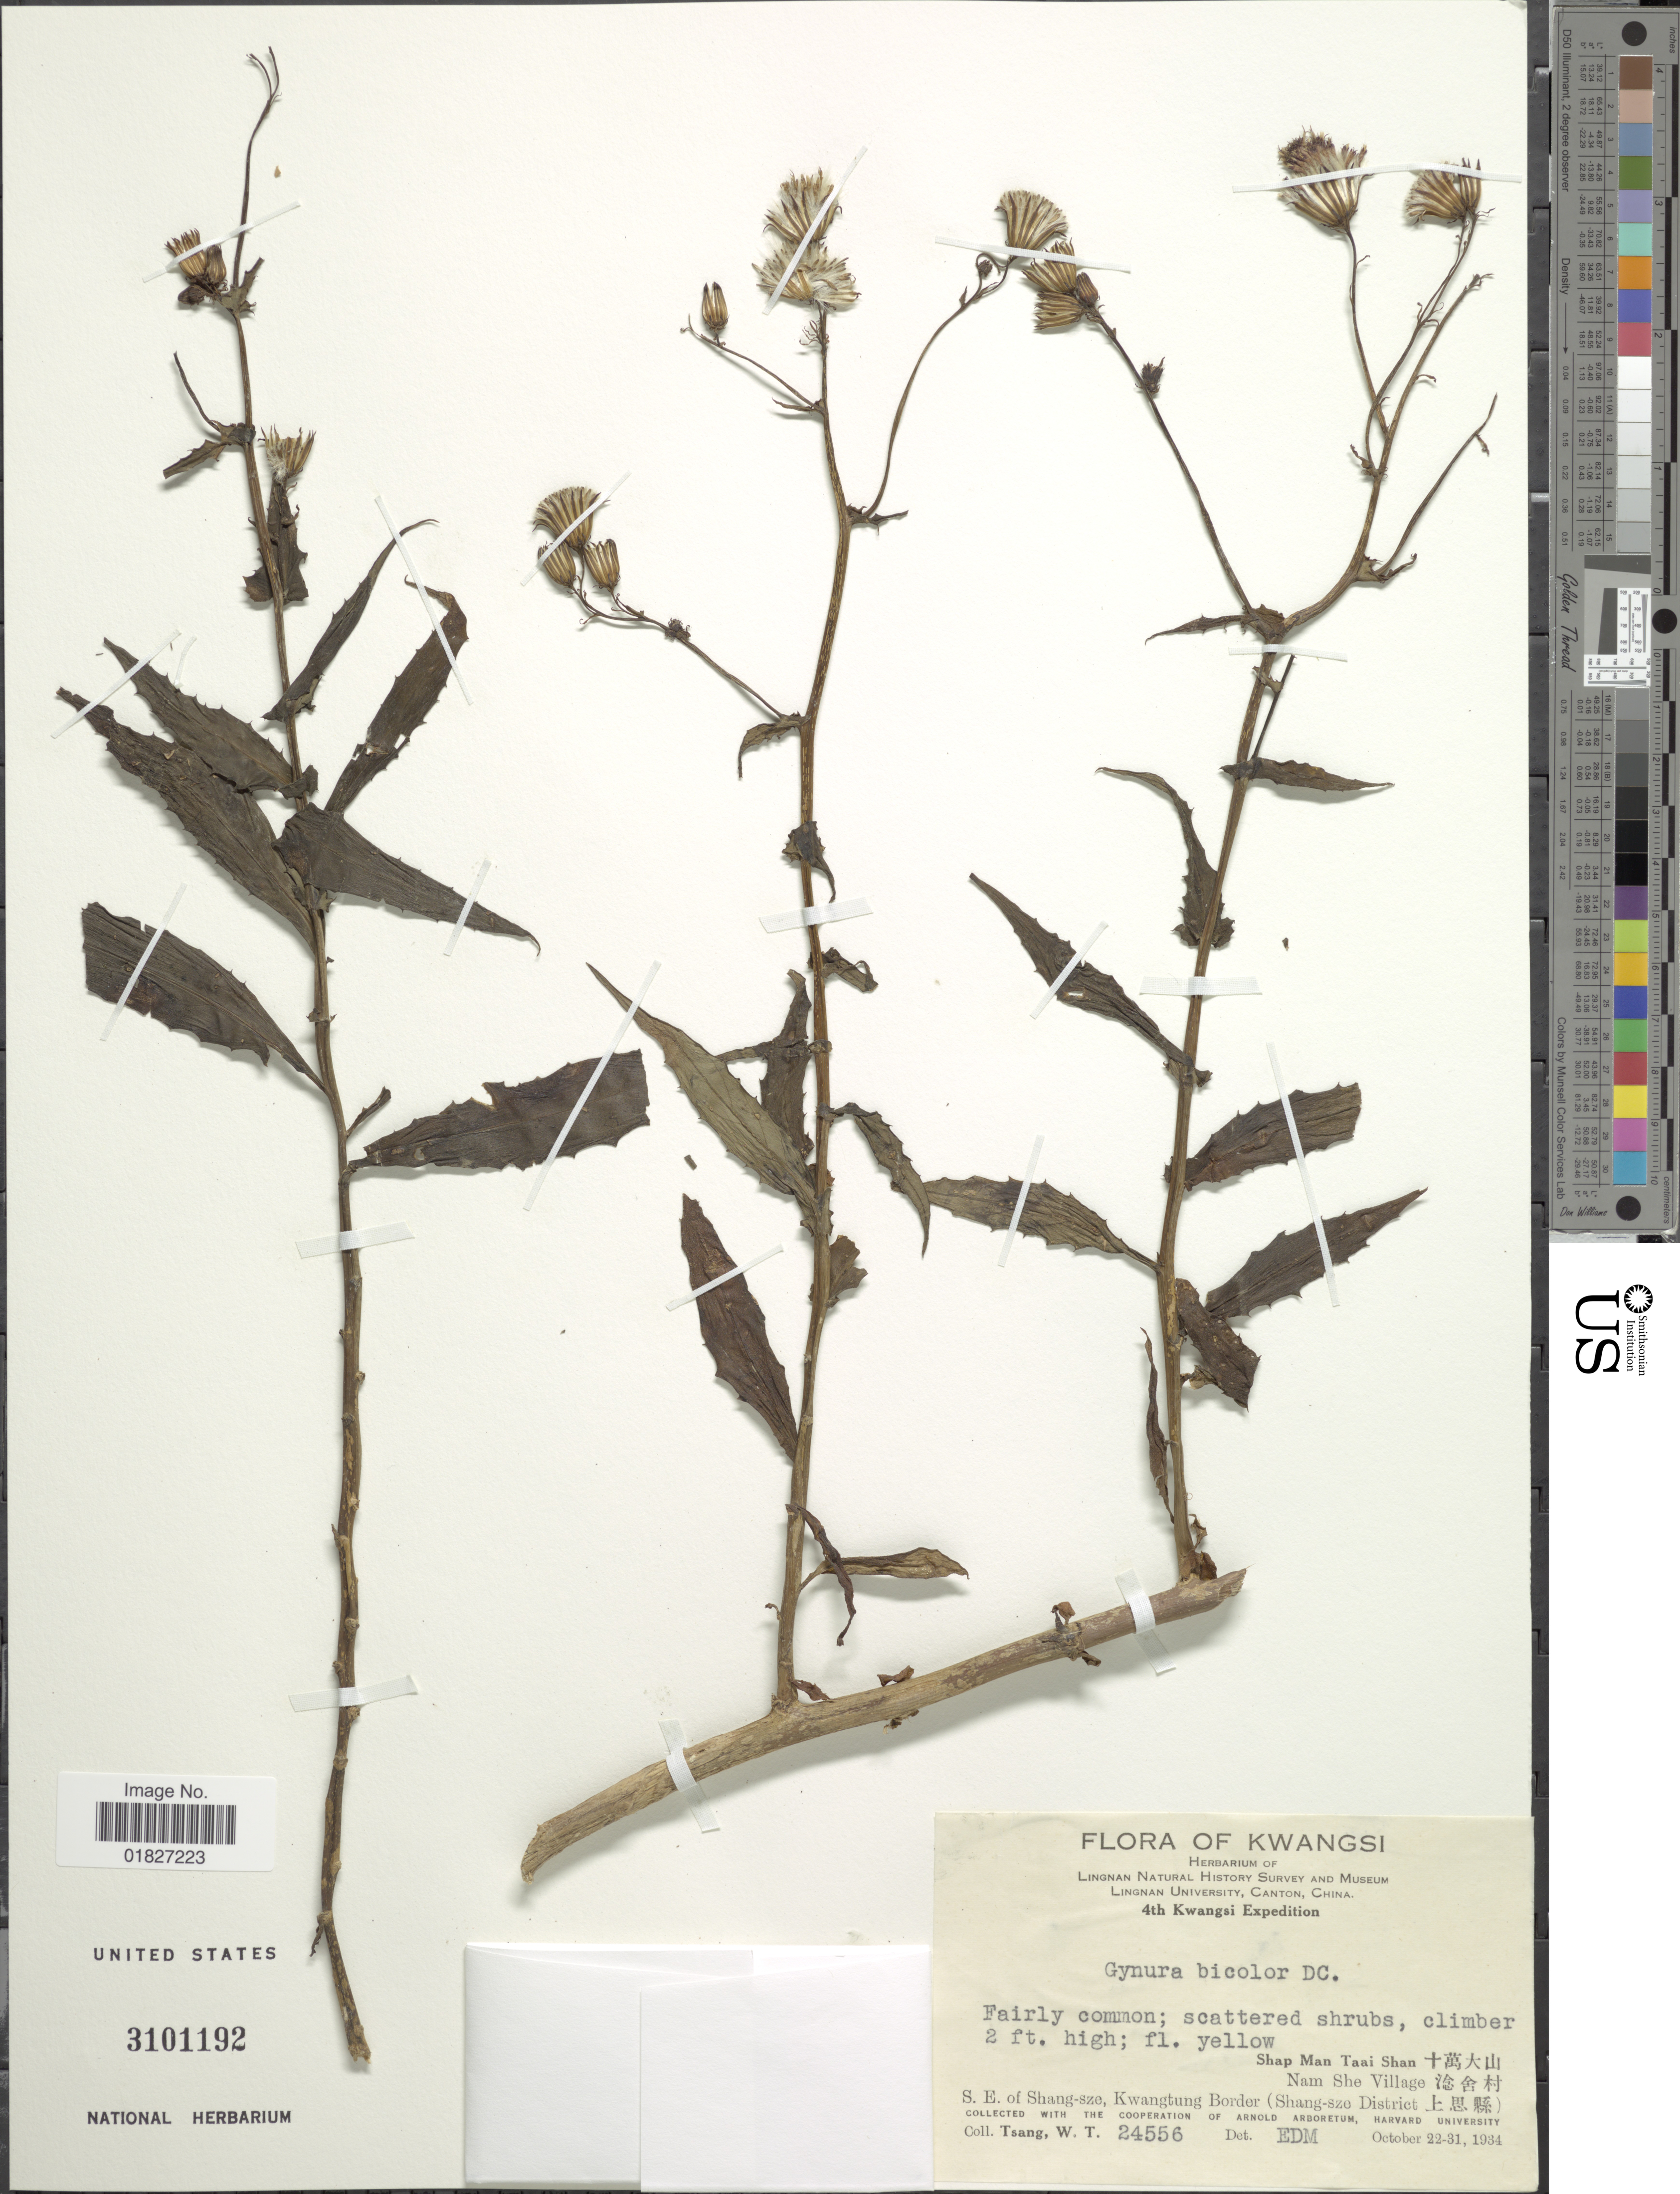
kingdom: Plantae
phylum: Tracheophyta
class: Magnoliopsida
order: Asterales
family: Asteraceae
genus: Gynura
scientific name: Gynura bicolor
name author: DC.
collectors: W. T. Tsang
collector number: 24556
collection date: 1934-10-22/1934-10-31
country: China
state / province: Guangxi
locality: Kwangsi, Shap Man Taai Shan, Nam She Village, S. E. of Shang-sze, Kwangtung Border (Shang-sze District)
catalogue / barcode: US 3101192